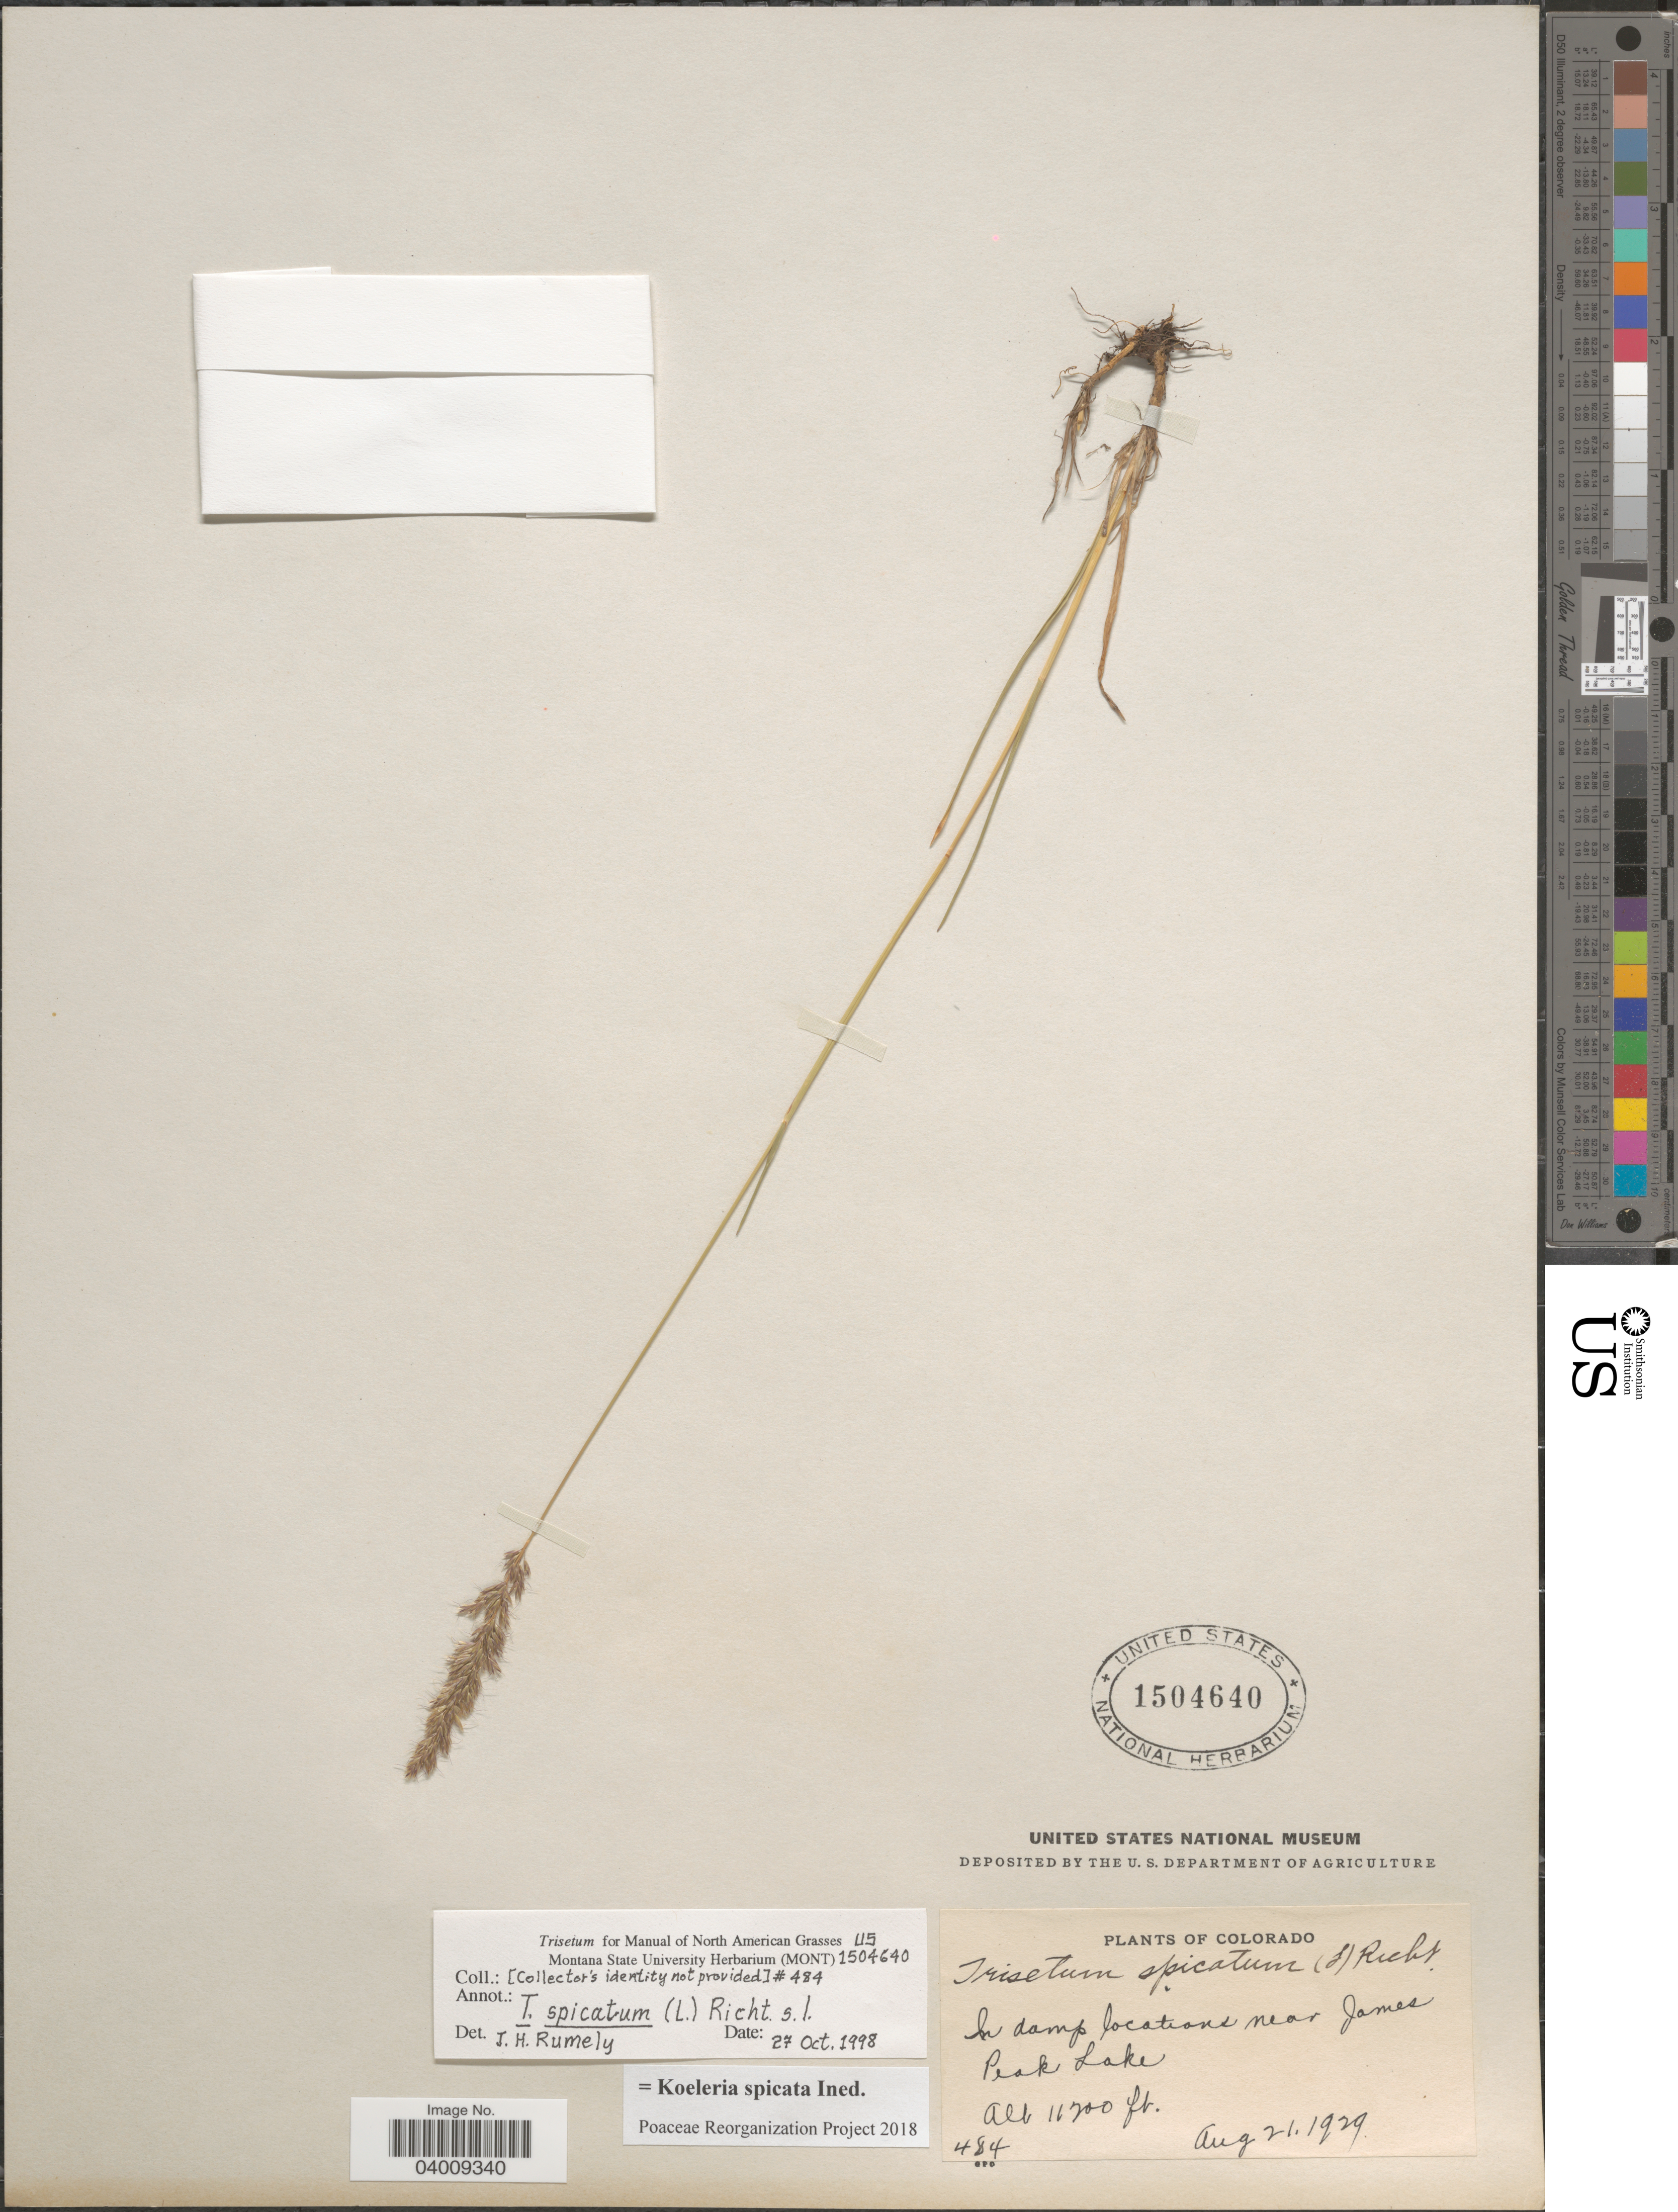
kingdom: Plantae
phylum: Tracheophyta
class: Liliopsida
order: Poales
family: Poaceae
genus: Koeleria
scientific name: Koeleria spicata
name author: (L.) Barberá et al.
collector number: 484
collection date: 1929-08-21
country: United States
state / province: Colorado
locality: Near James Peak Lake.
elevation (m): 3414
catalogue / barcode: US 1504640